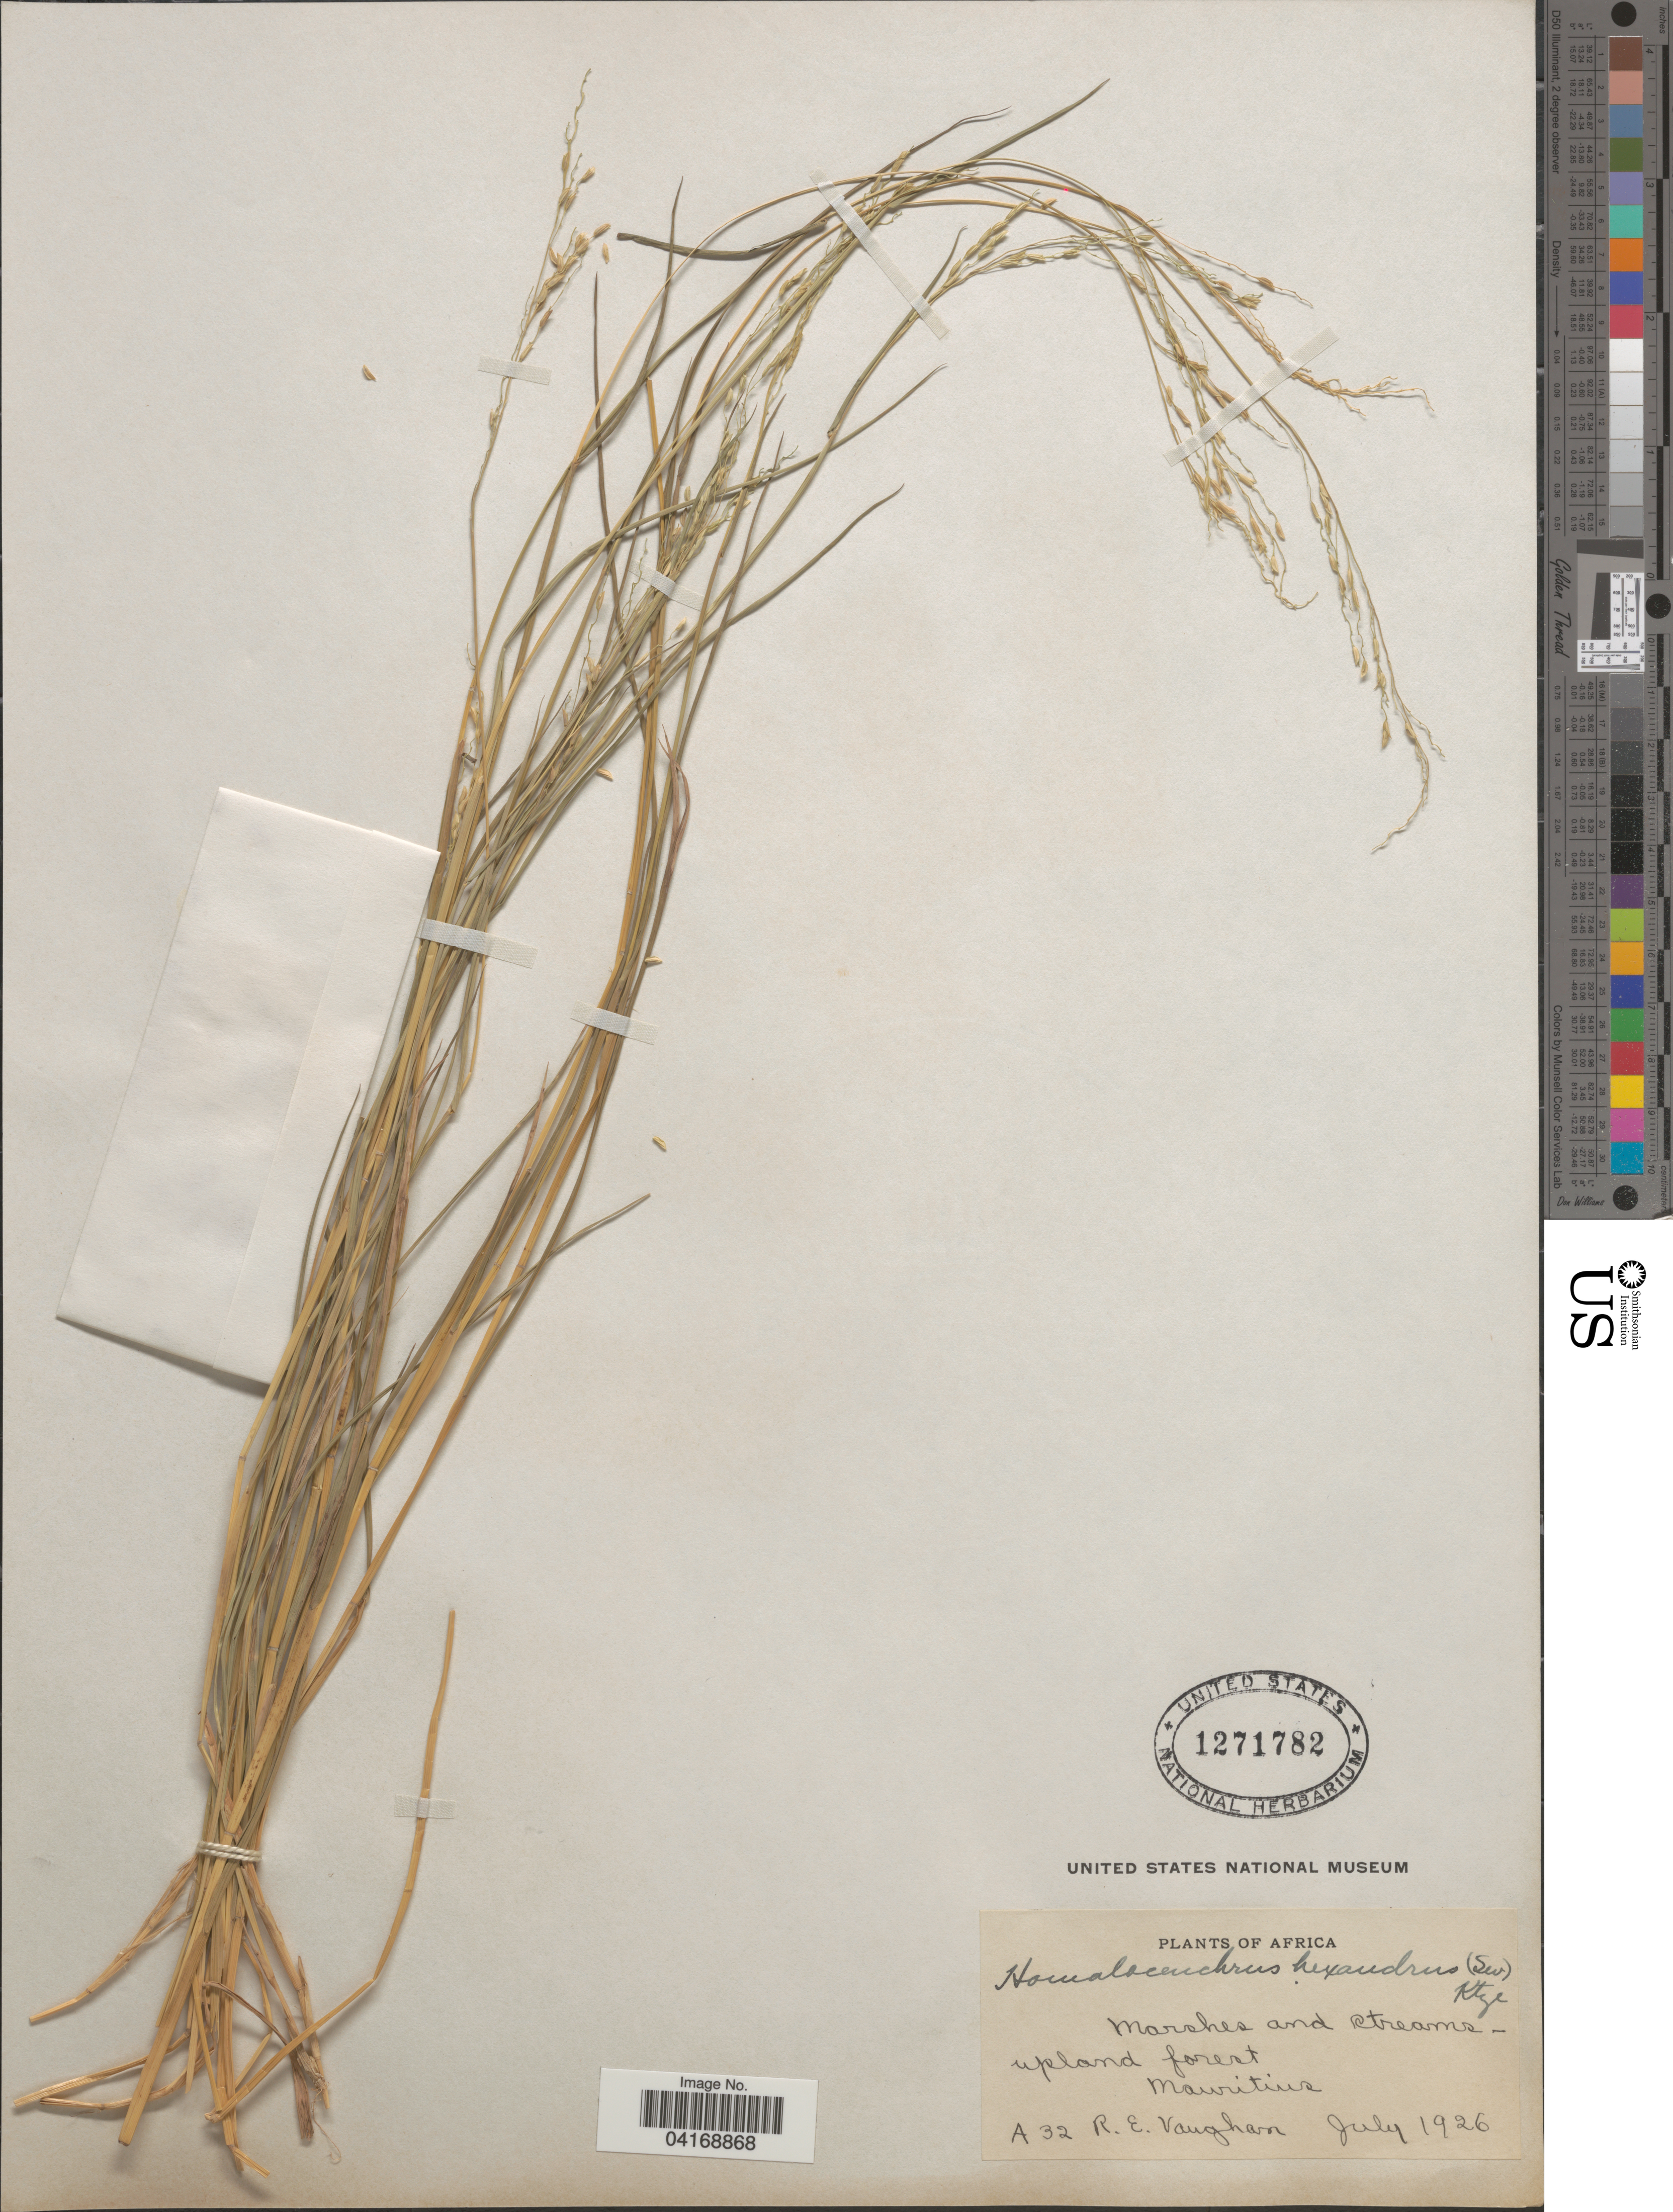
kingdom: Plantae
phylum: Tracheophyta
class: Liliopsida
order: Poales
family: Poaceae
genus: Leersia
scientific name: Leersia hexandra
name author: Sw.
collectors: R. Vaughan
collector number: A32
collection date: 1926-07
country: Mauritius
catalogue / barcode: US 1271782